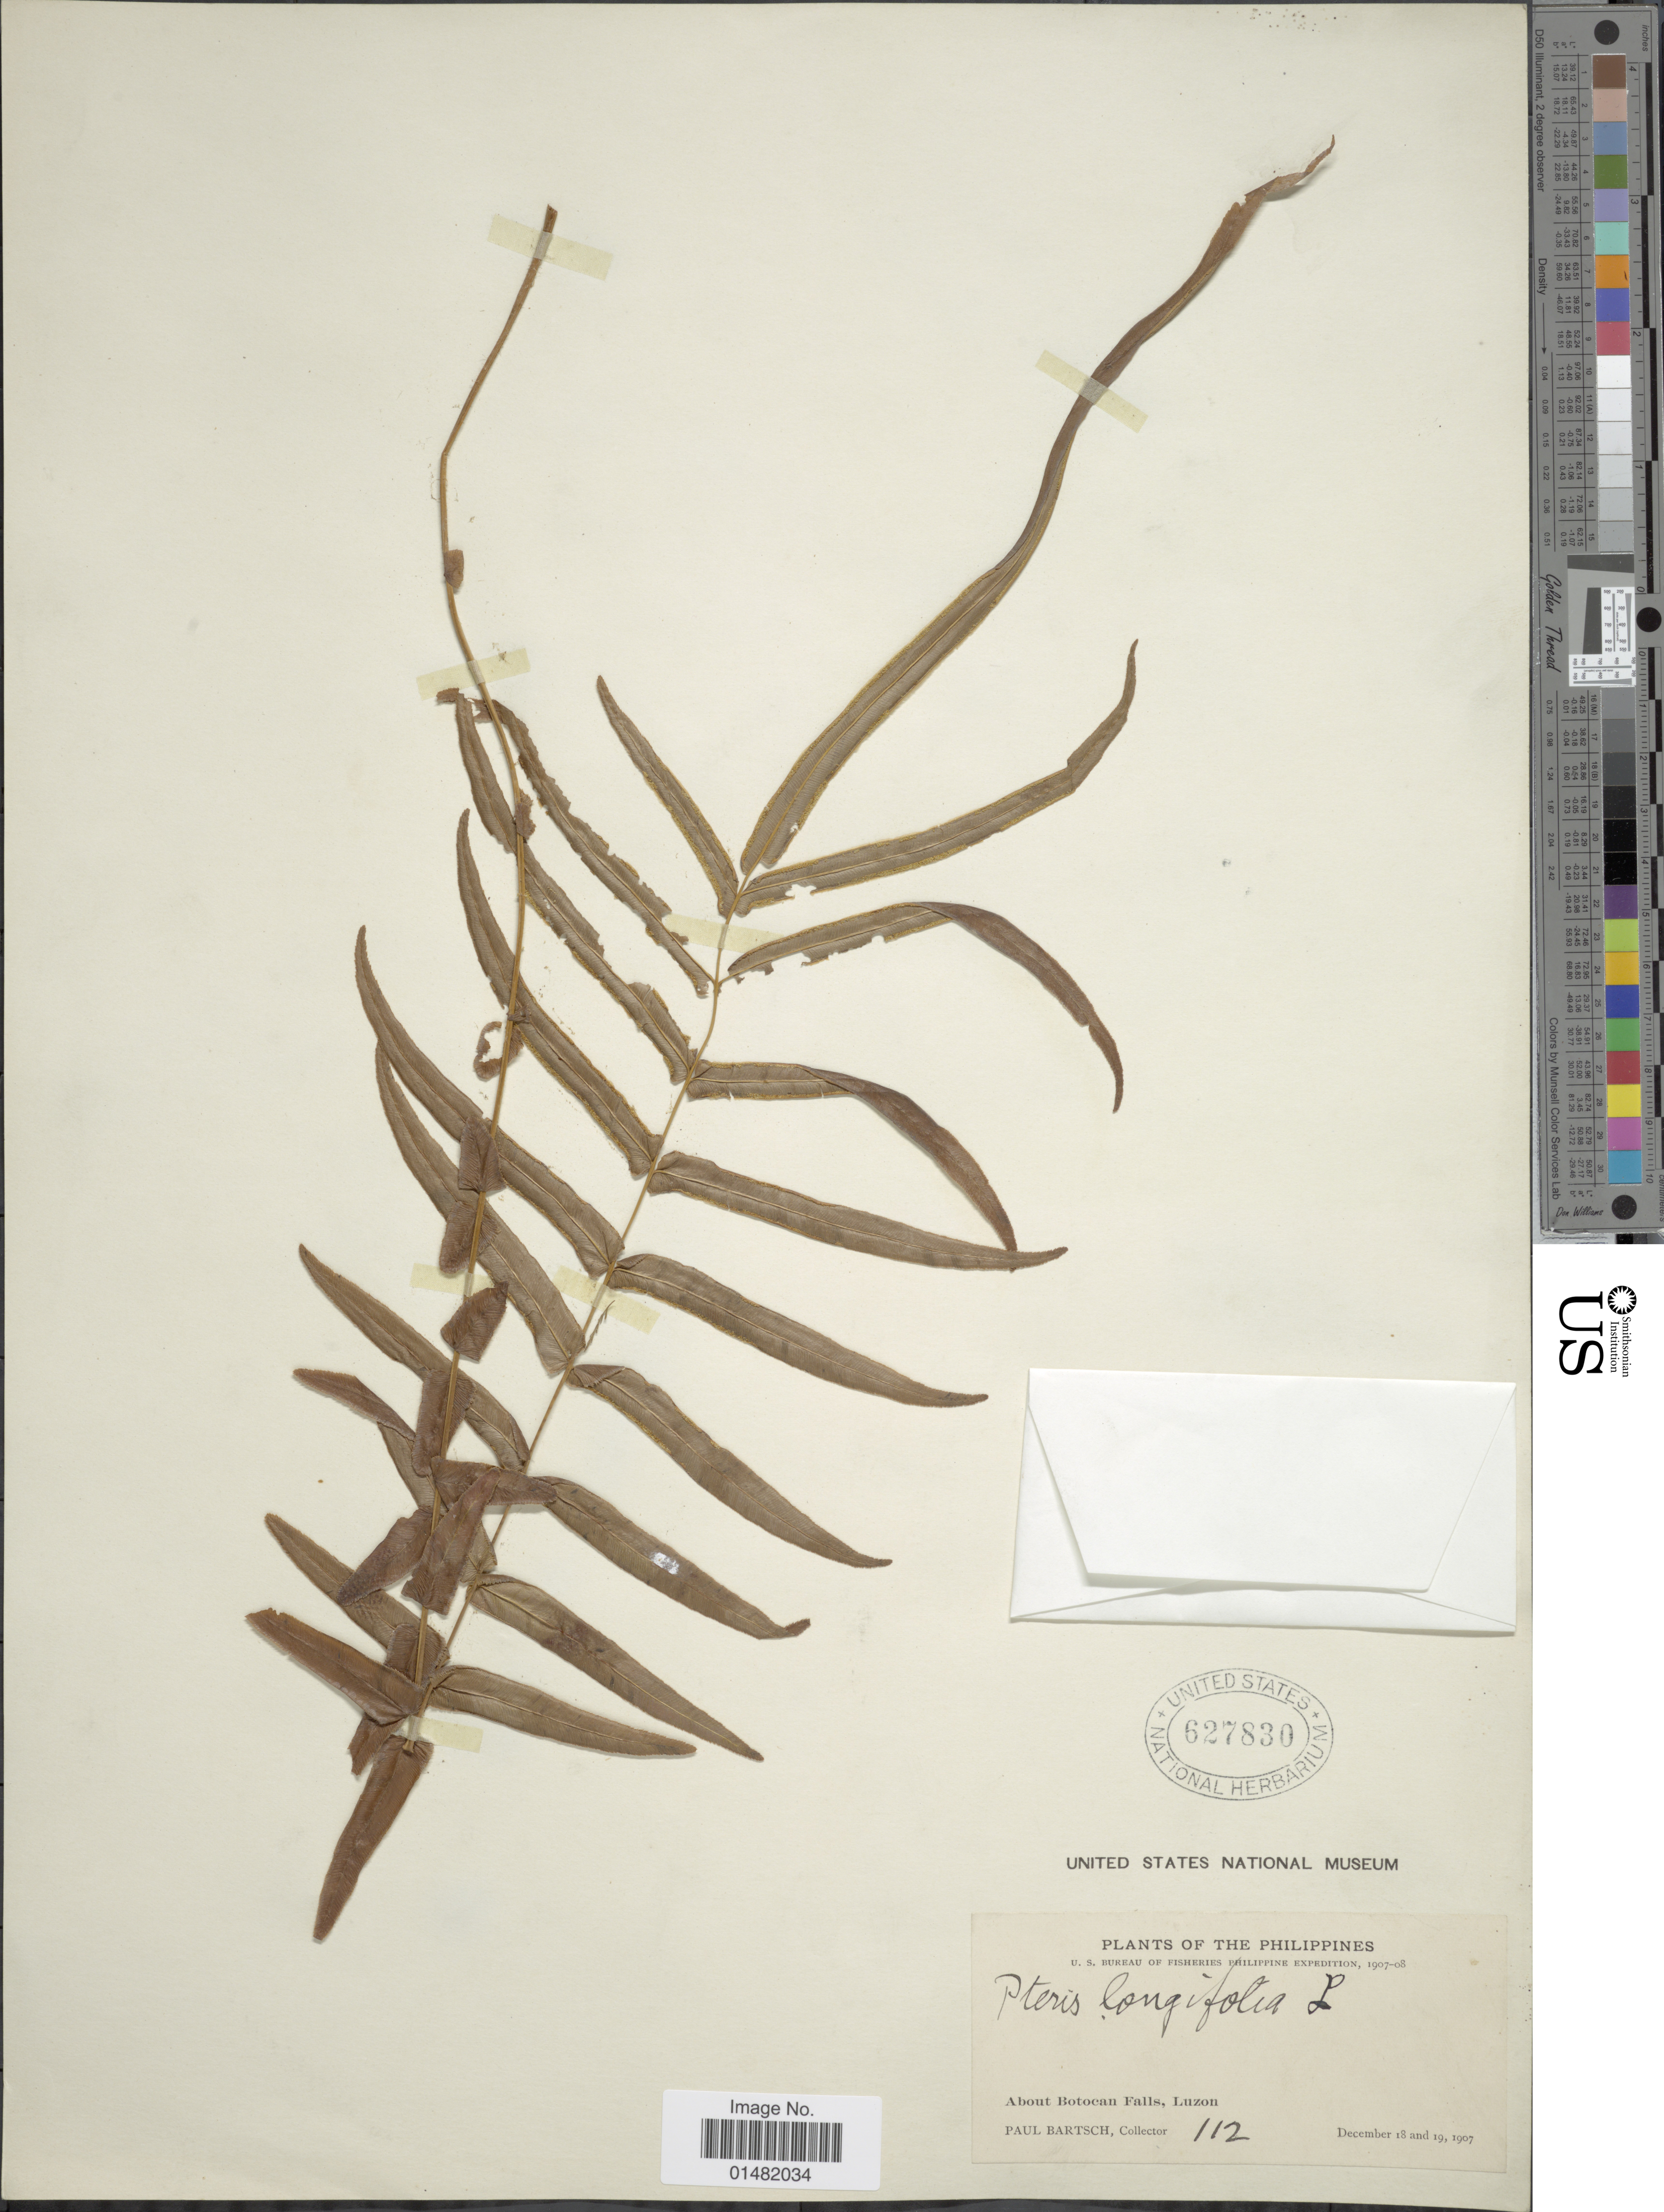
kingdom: Plantae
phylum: Tracheophyta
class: Polypodiopsida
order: Polypodiales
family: Pteridaceae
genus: Pteris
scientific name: Pteris vittata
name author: L.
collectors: P. Bartsch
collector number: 112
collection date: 1907-12-18/1907-12-19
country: Philippines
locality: About Botocan Falls, Luzon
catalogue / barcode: US 627830